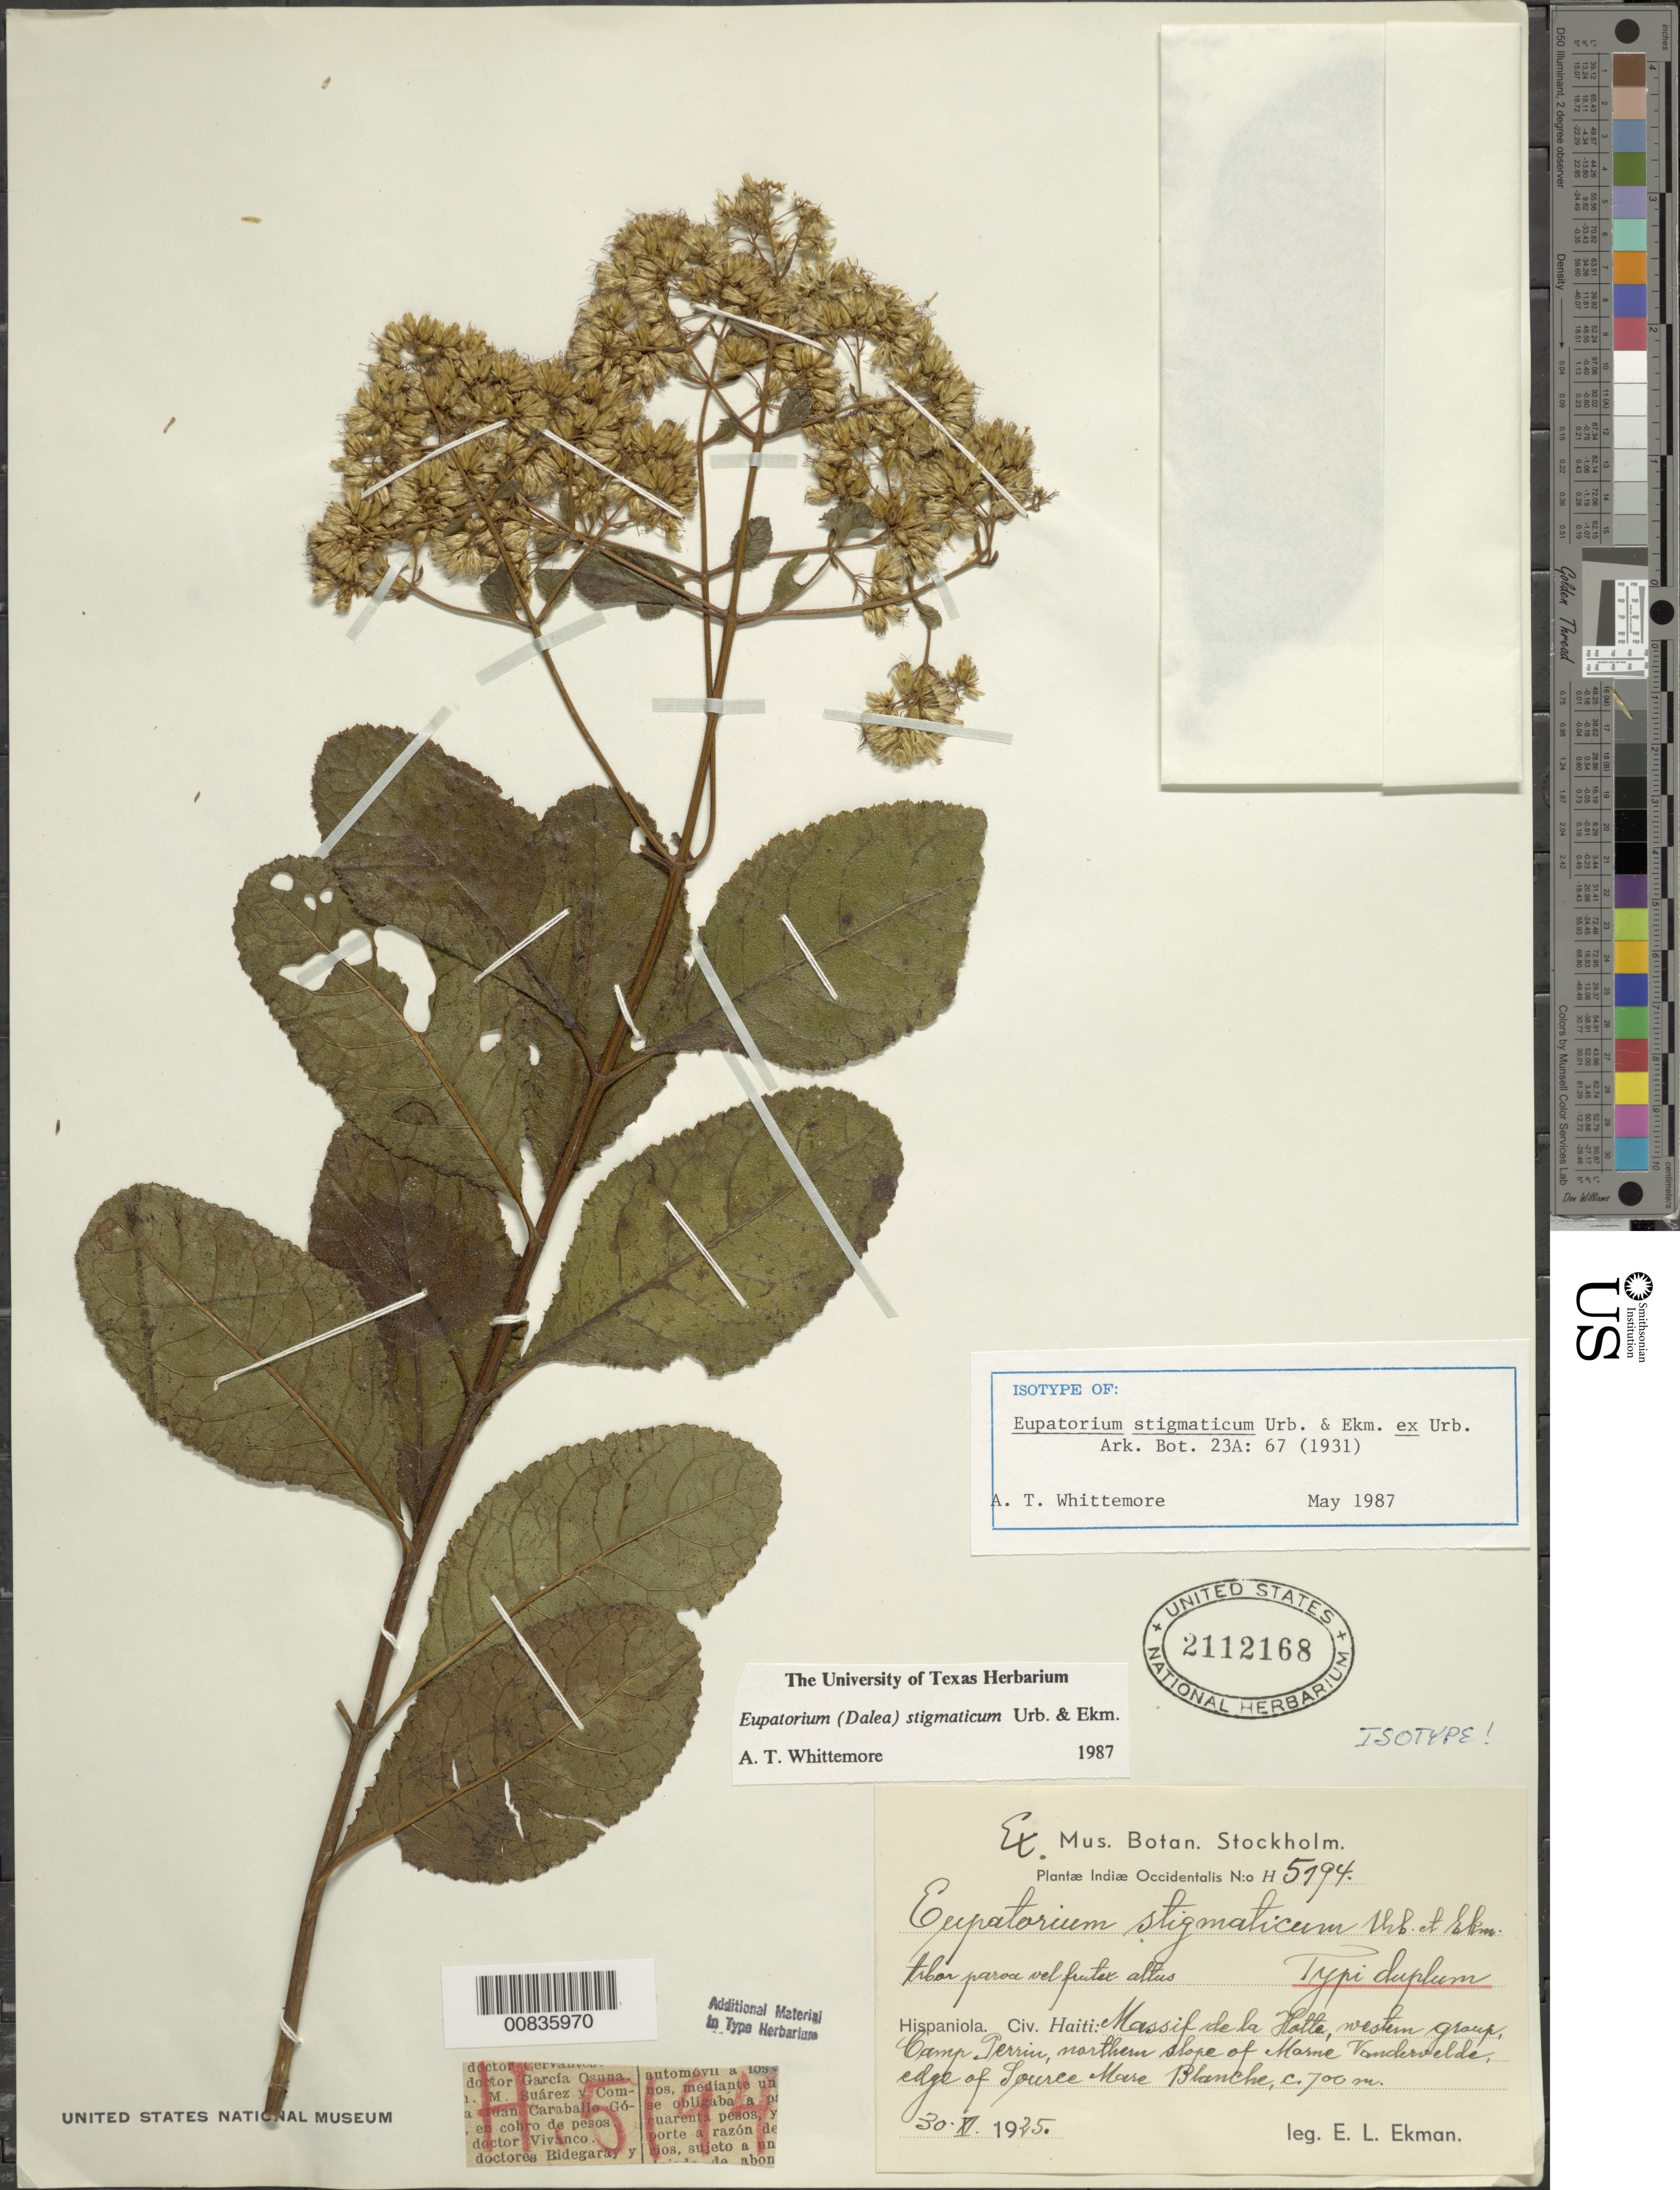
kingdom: Plantae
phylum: Tracheophyta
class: Magnoliopsida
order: Asterales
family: Asteraceae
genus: Critonia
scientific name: Critonia stigmatica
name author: (Urb. & Ekman) R.M. King & H. Rob.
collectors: E. Bancroft & G. S. Miller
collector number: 40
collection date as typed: Apr 1931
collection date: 1931-04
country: Jamaica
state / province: Portland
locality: Rupert McKay's Pat.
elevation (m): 914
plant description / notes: Common name: Scratchwood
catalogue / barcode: US 2112168